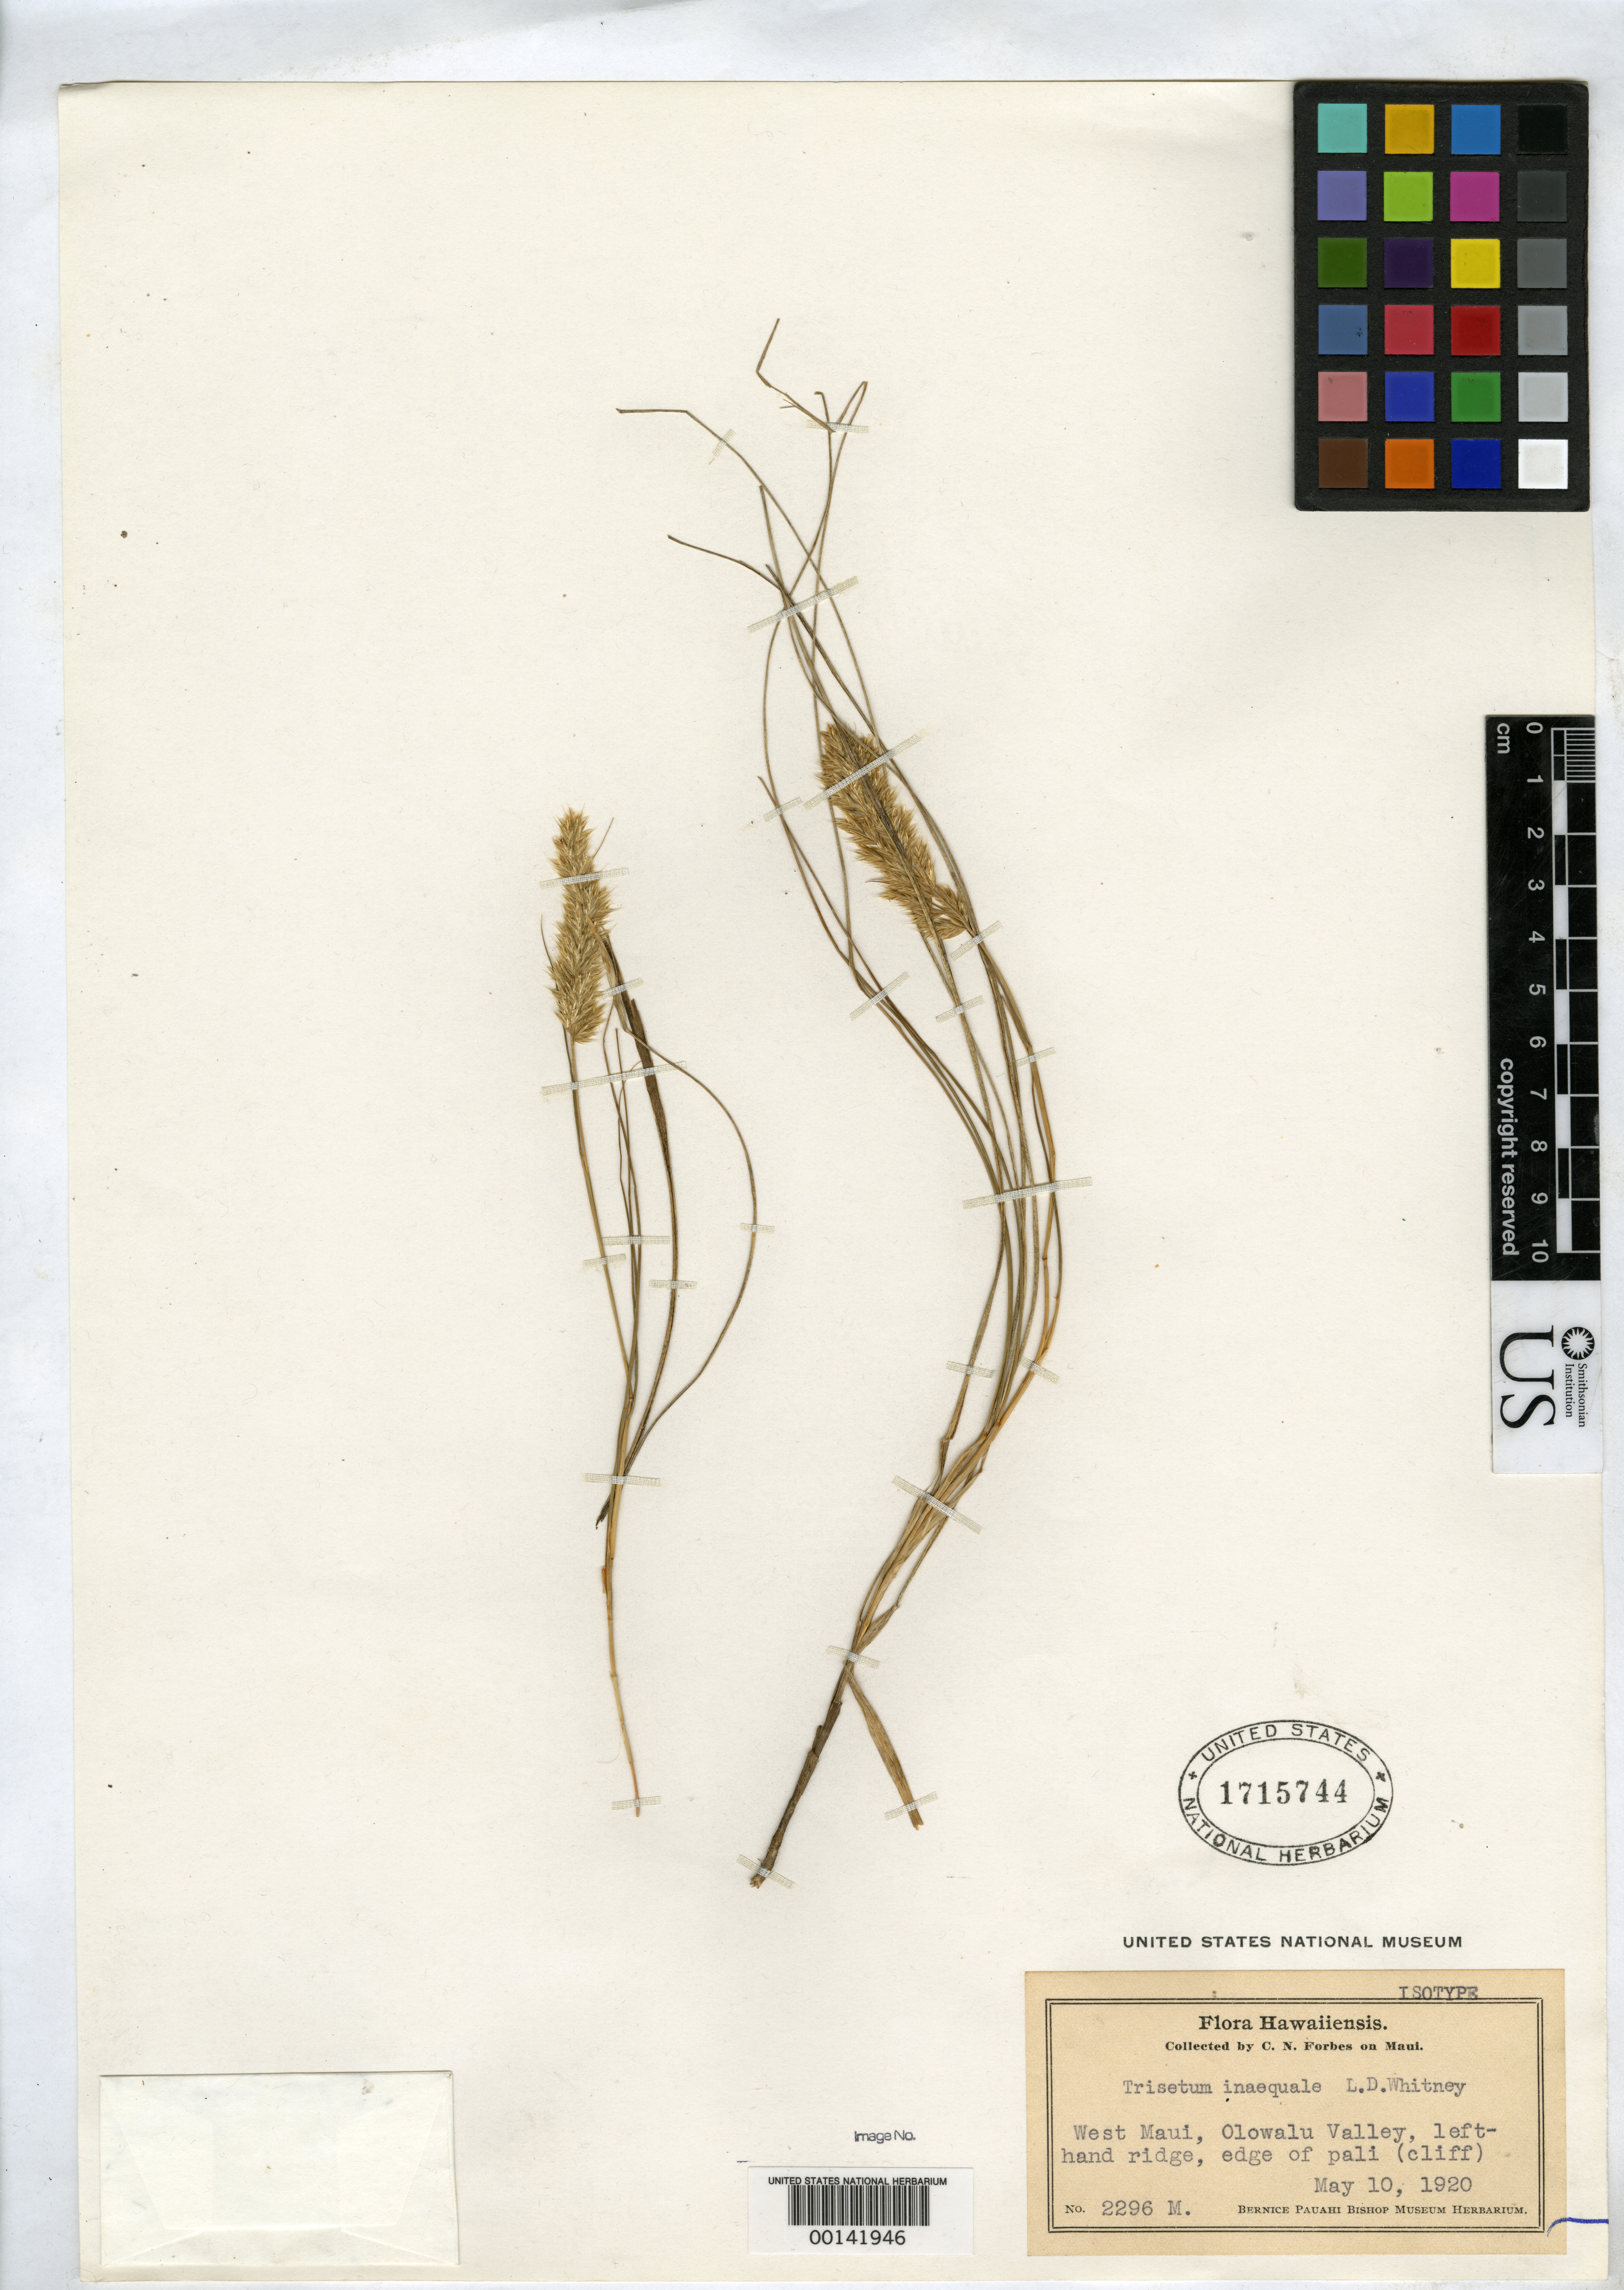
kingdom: Plantae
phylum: Tracheophyta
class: Liliopsida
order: Poales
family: Poaceae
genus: Trisetum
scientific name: Trisetum inaequale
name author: Whitney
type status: Isotype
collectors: C. N. Forbes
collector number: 2296.M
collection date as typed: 10 May 1920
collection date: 1920-05-10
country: United States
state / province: Hawaii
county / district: Maui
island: Maui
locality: West Maui, Olowalu Valley.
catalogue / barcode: US 1715744